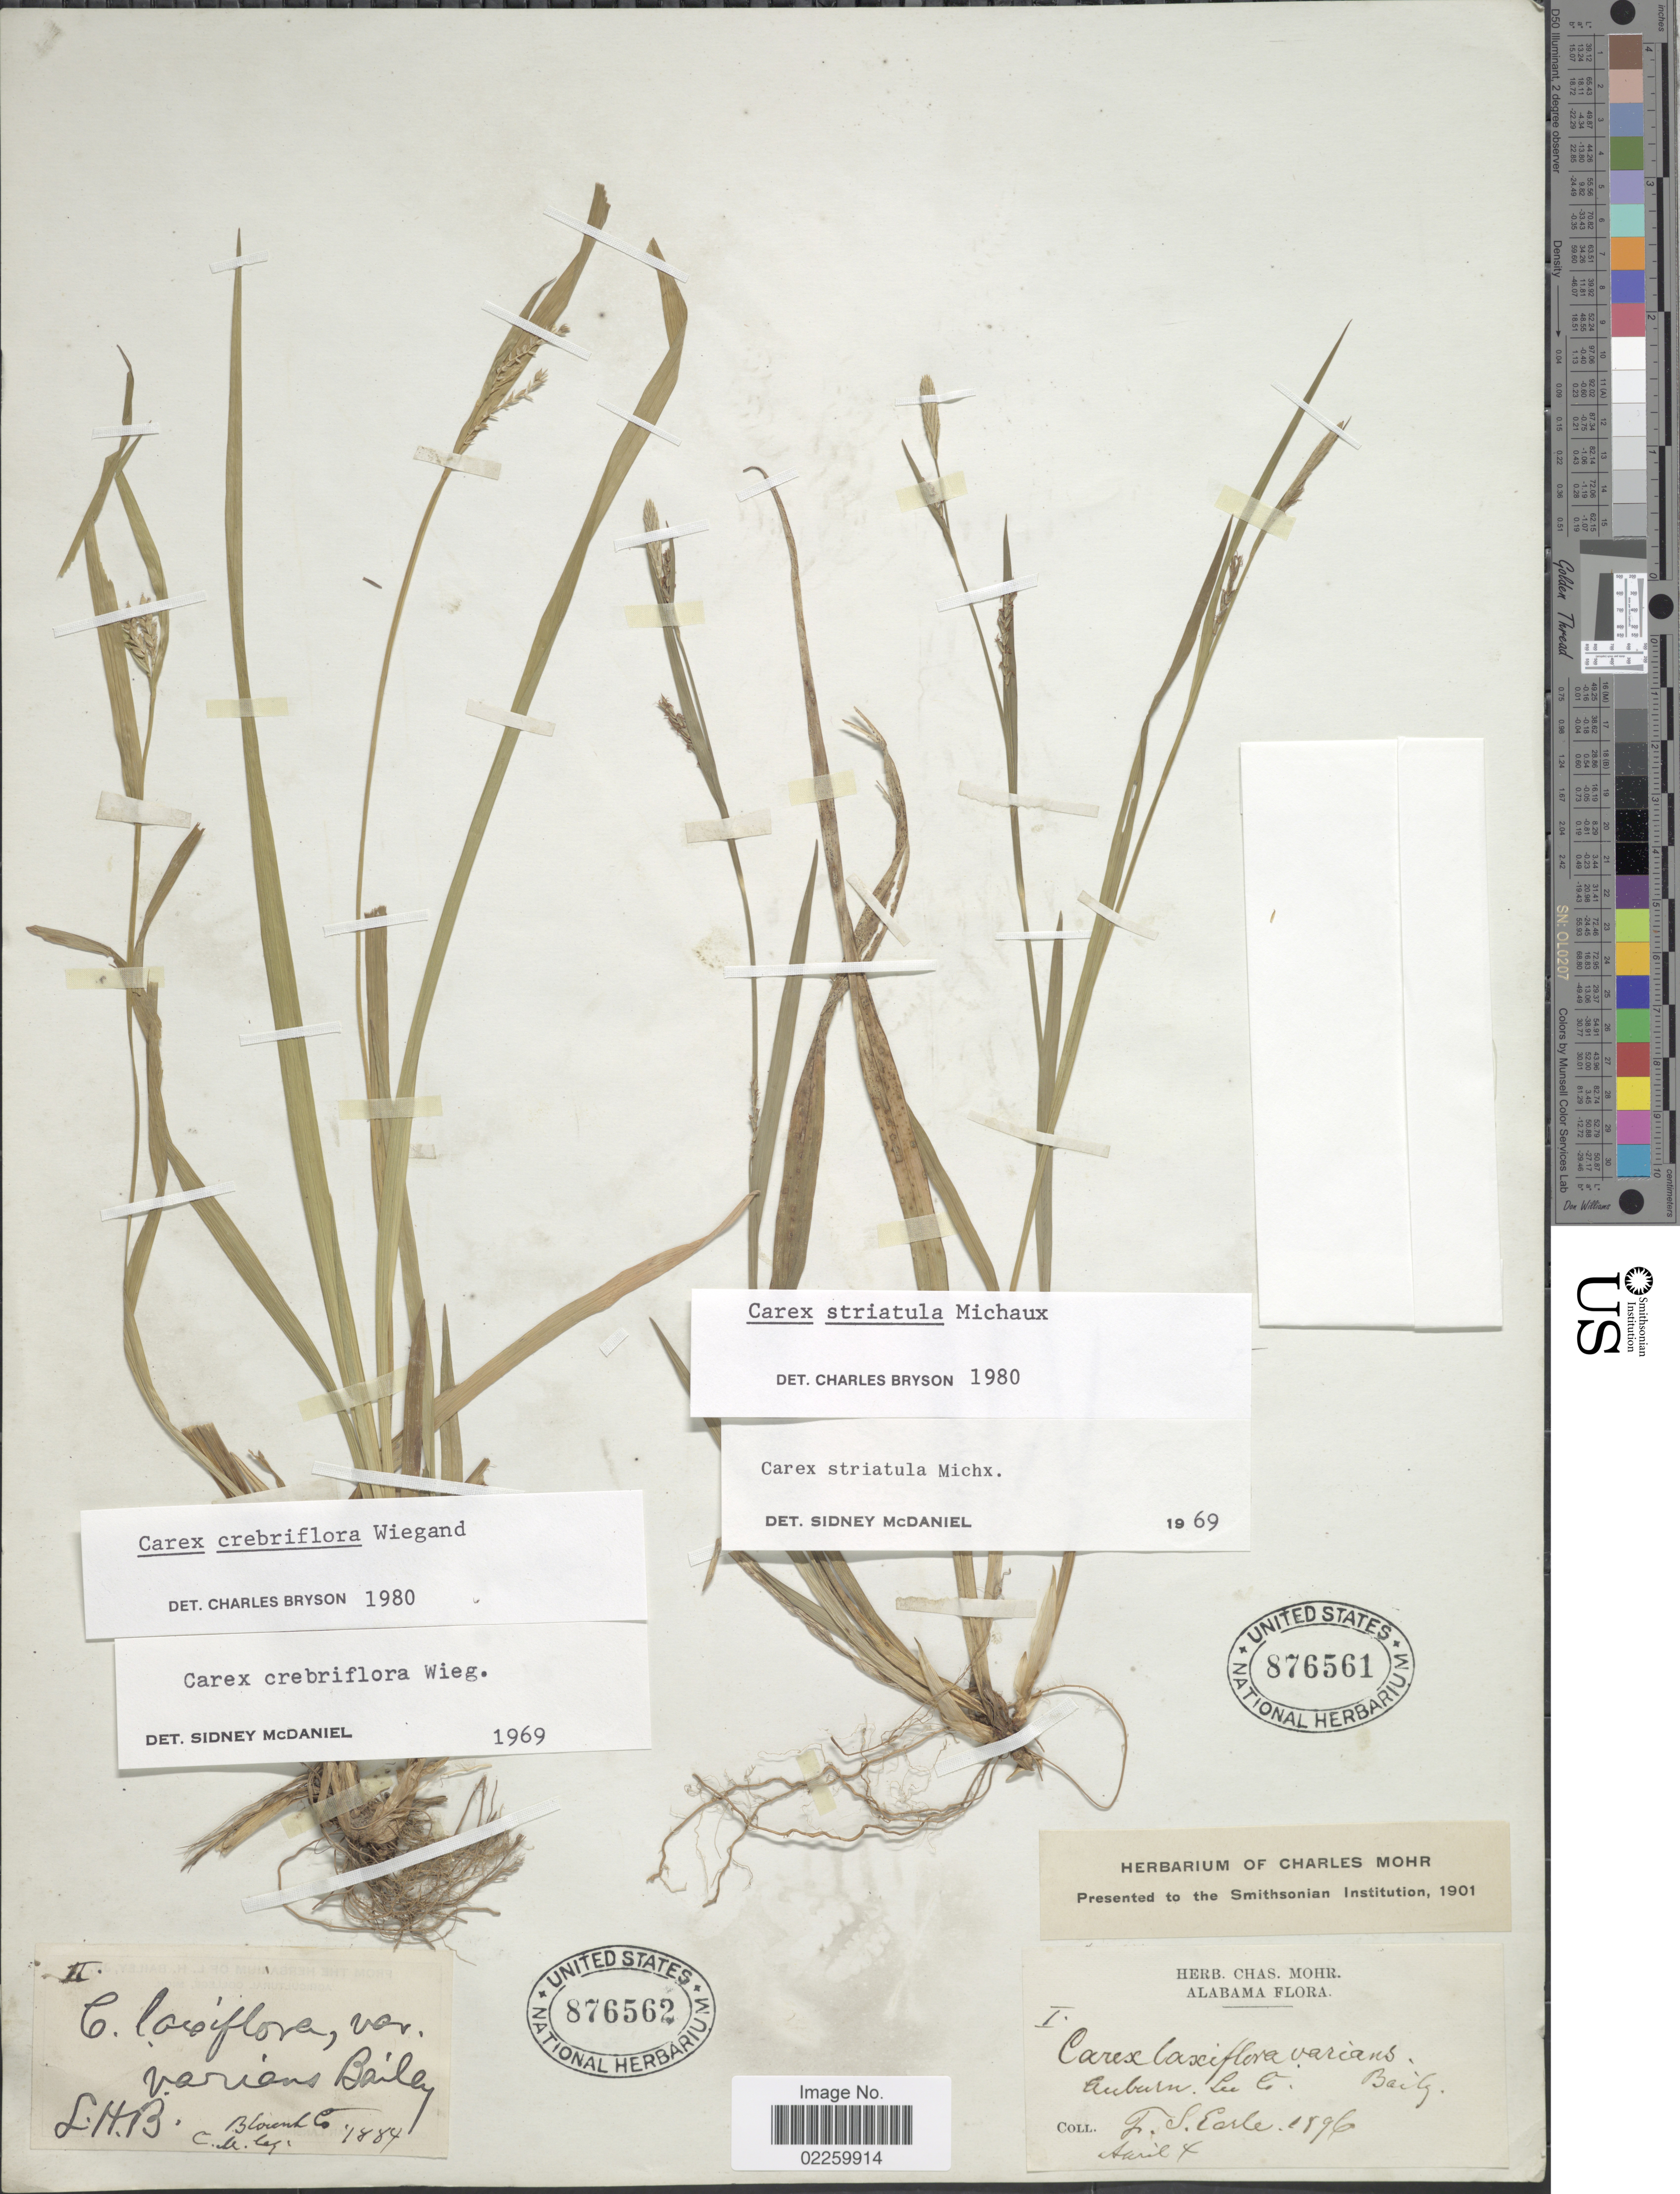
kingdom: Plantae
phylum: Tracheophyta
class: Liliopsida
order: Poales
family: Cyperaceae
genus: Carex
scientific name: Carex crebriflora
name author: Wiegand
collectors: F. S. Earle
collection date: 1896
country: United States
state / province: Alabama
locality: Auburn, Lee Co.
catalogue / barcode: US 876561